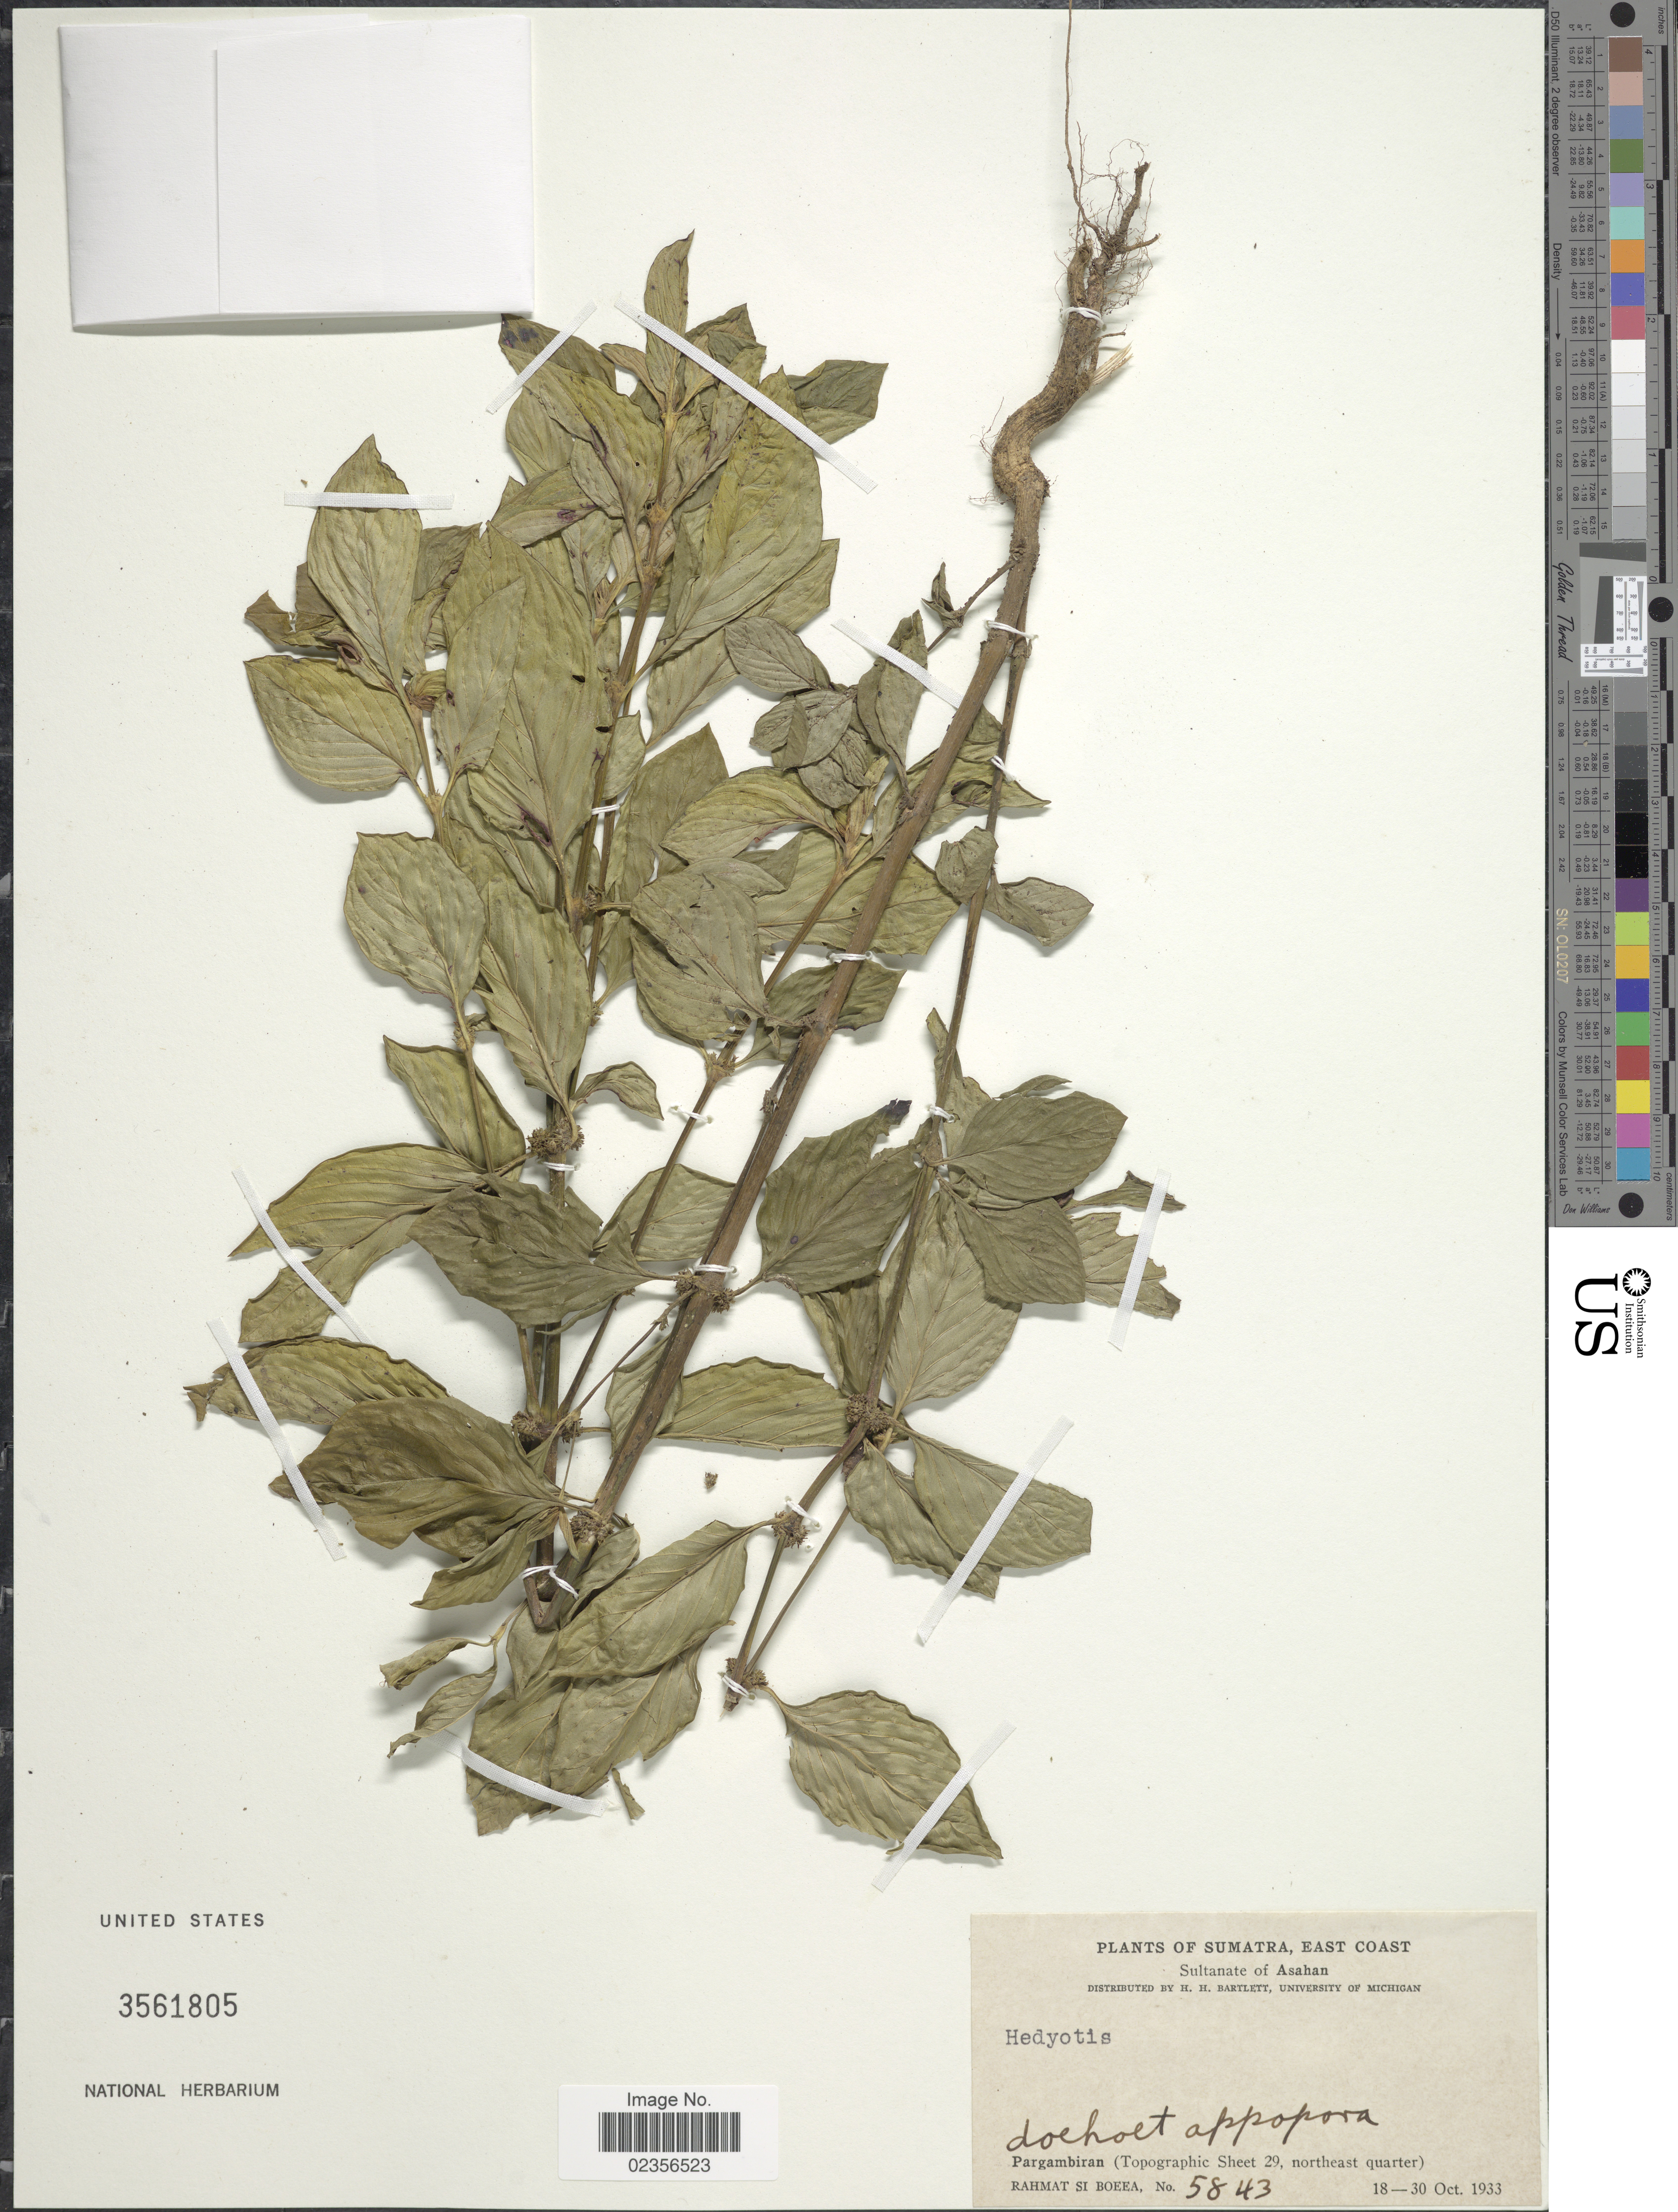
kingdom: Plantae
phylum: Tracheophyta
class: Magnoliopsida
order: Gentianales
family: Rubiaceae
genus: Hedyotis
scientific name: Hedyotis sp.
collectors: Rahmat Si Boeea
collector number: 5843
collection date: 1933-10-18/1933-10-30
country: Indonesia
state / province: Sumatra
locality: East Coast. Paragambiran (Topographic Sheet 29, northeast quarter) doehoet appopora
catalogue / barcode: US 3561805